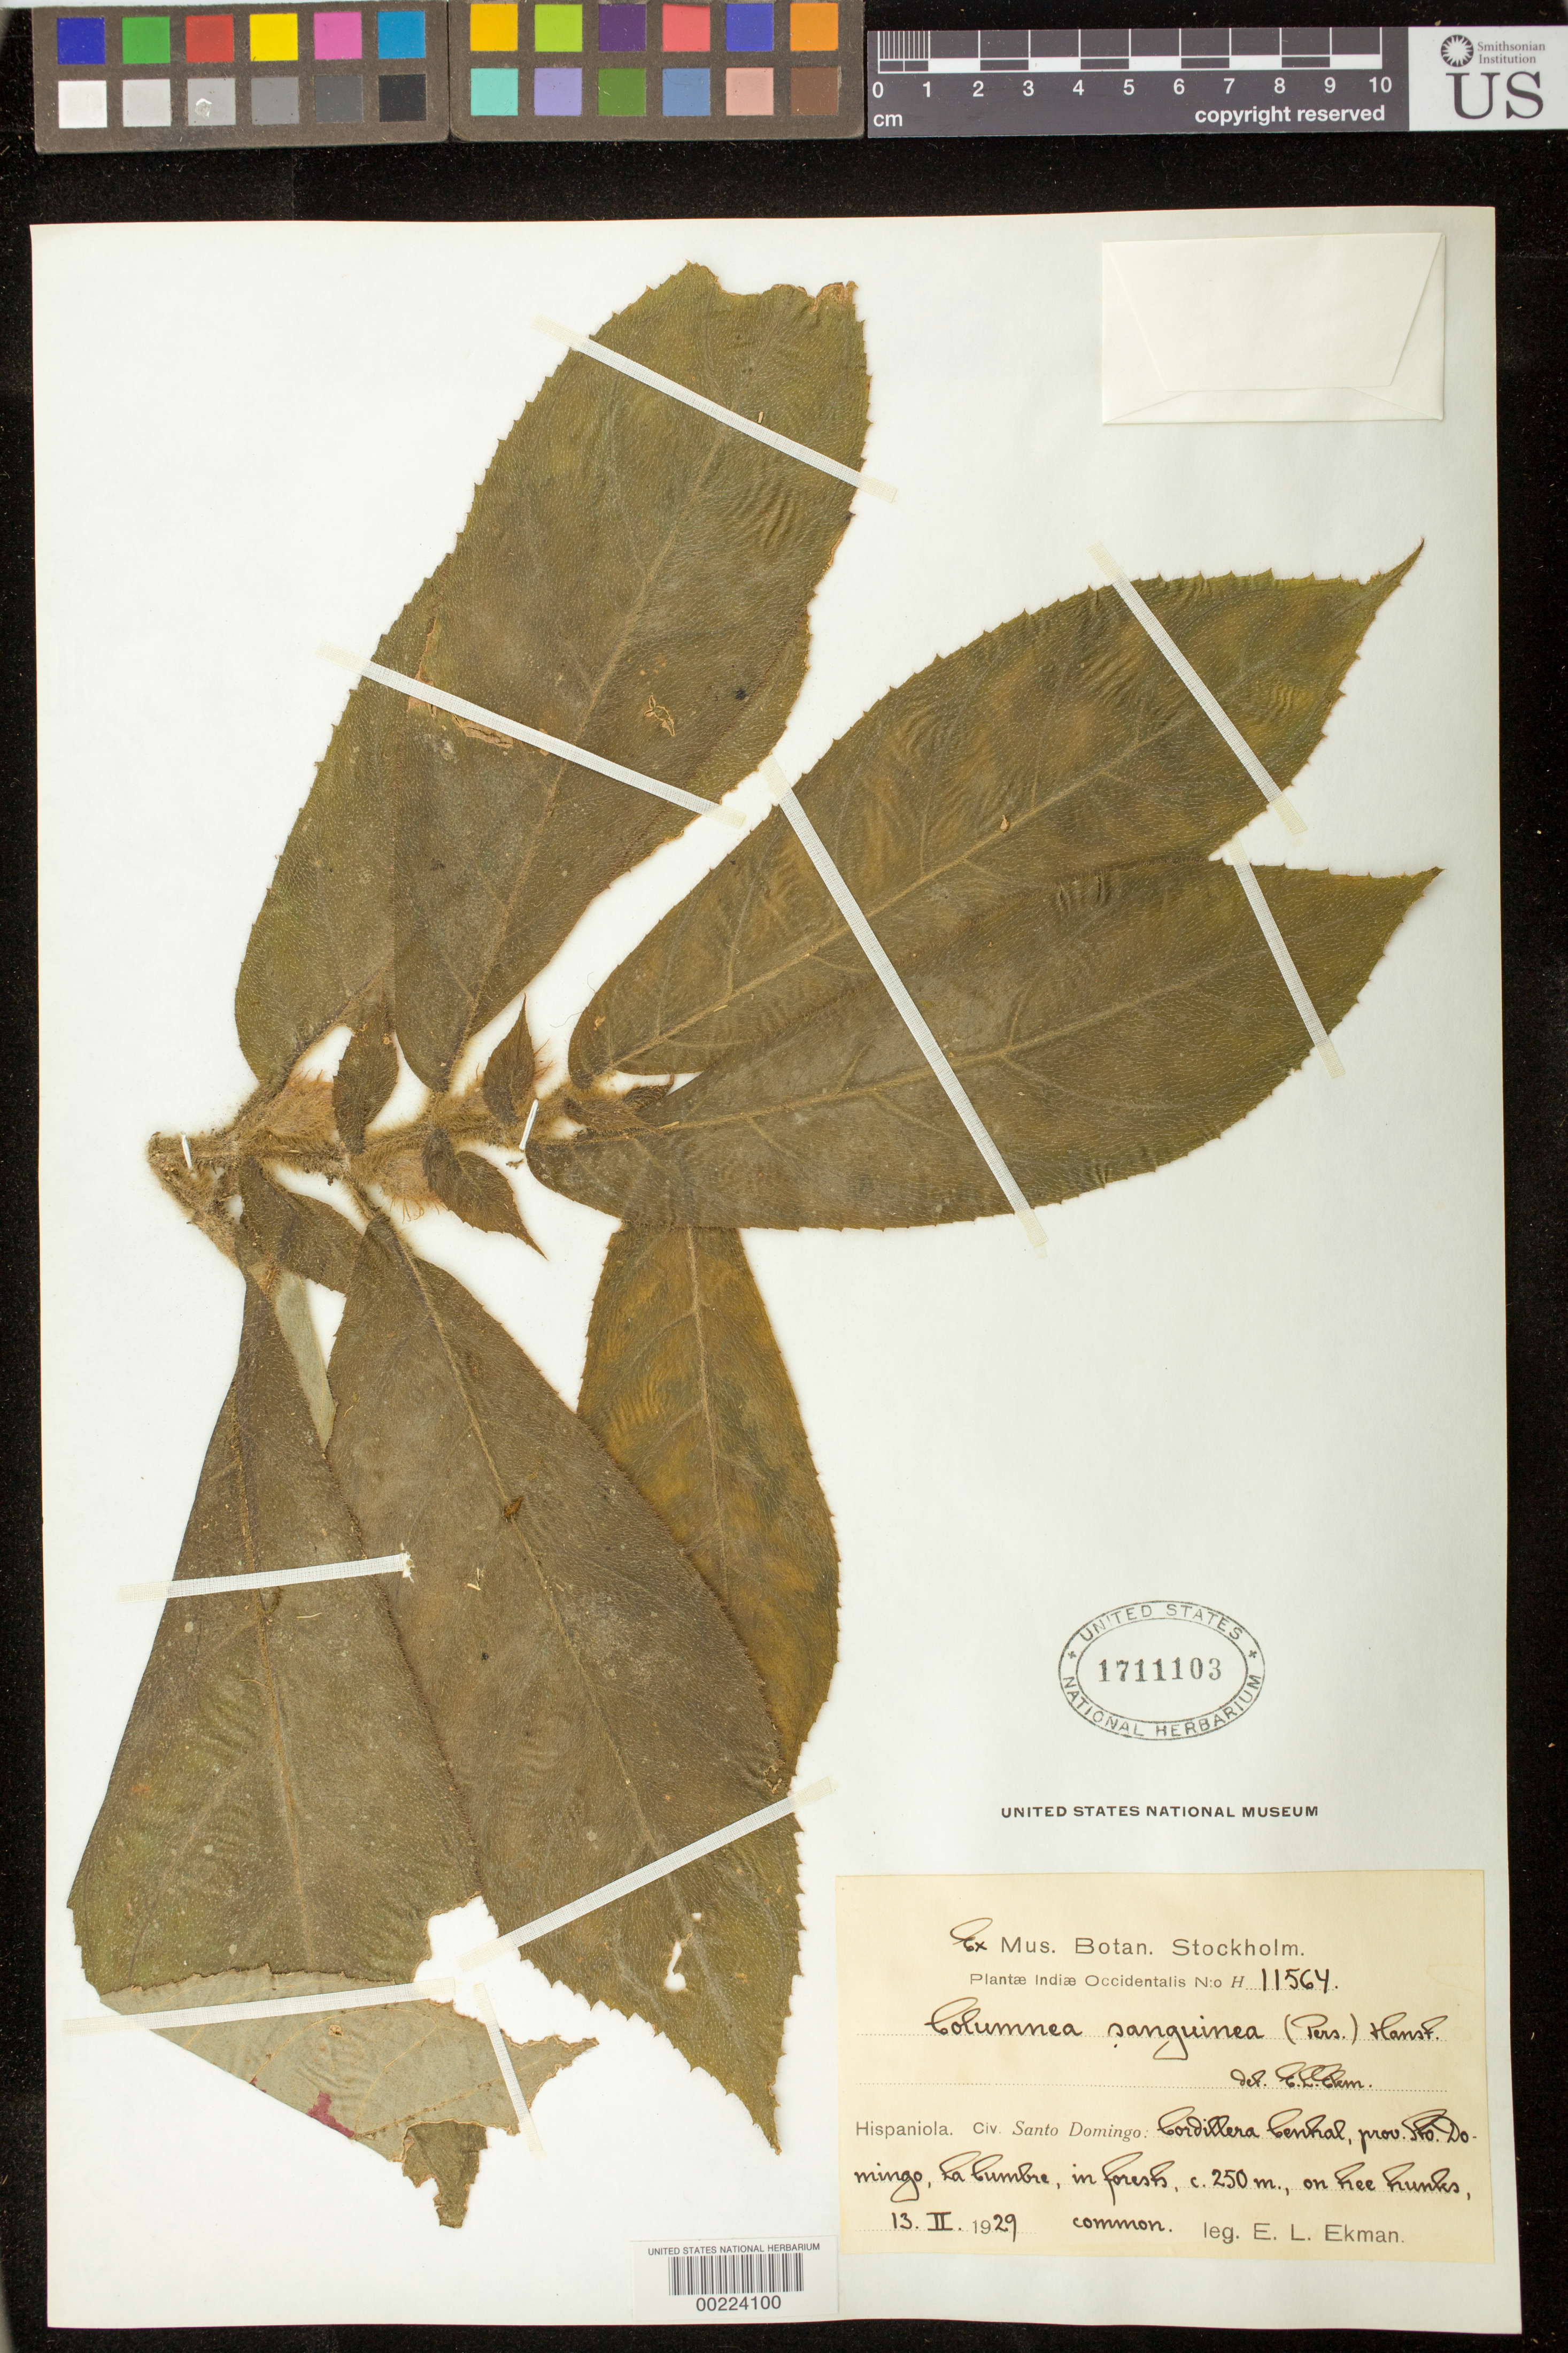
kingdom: Plantae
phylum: Tracheophyta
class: Magnoliopsida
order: Lamiales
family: Gesneriaceae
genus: Columnea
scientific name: Columnea sanguinea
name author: (Pers.) Hanst.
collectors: E. L. Ekman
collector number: H 11564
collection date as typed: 13 Feb 1929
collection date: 1929-02-13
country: Dominican Republic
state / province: Santo Domingo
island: Hispaniola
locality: Cordillera Central, La Cumbre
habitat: In forests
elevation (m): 250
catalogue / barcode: US 1711103